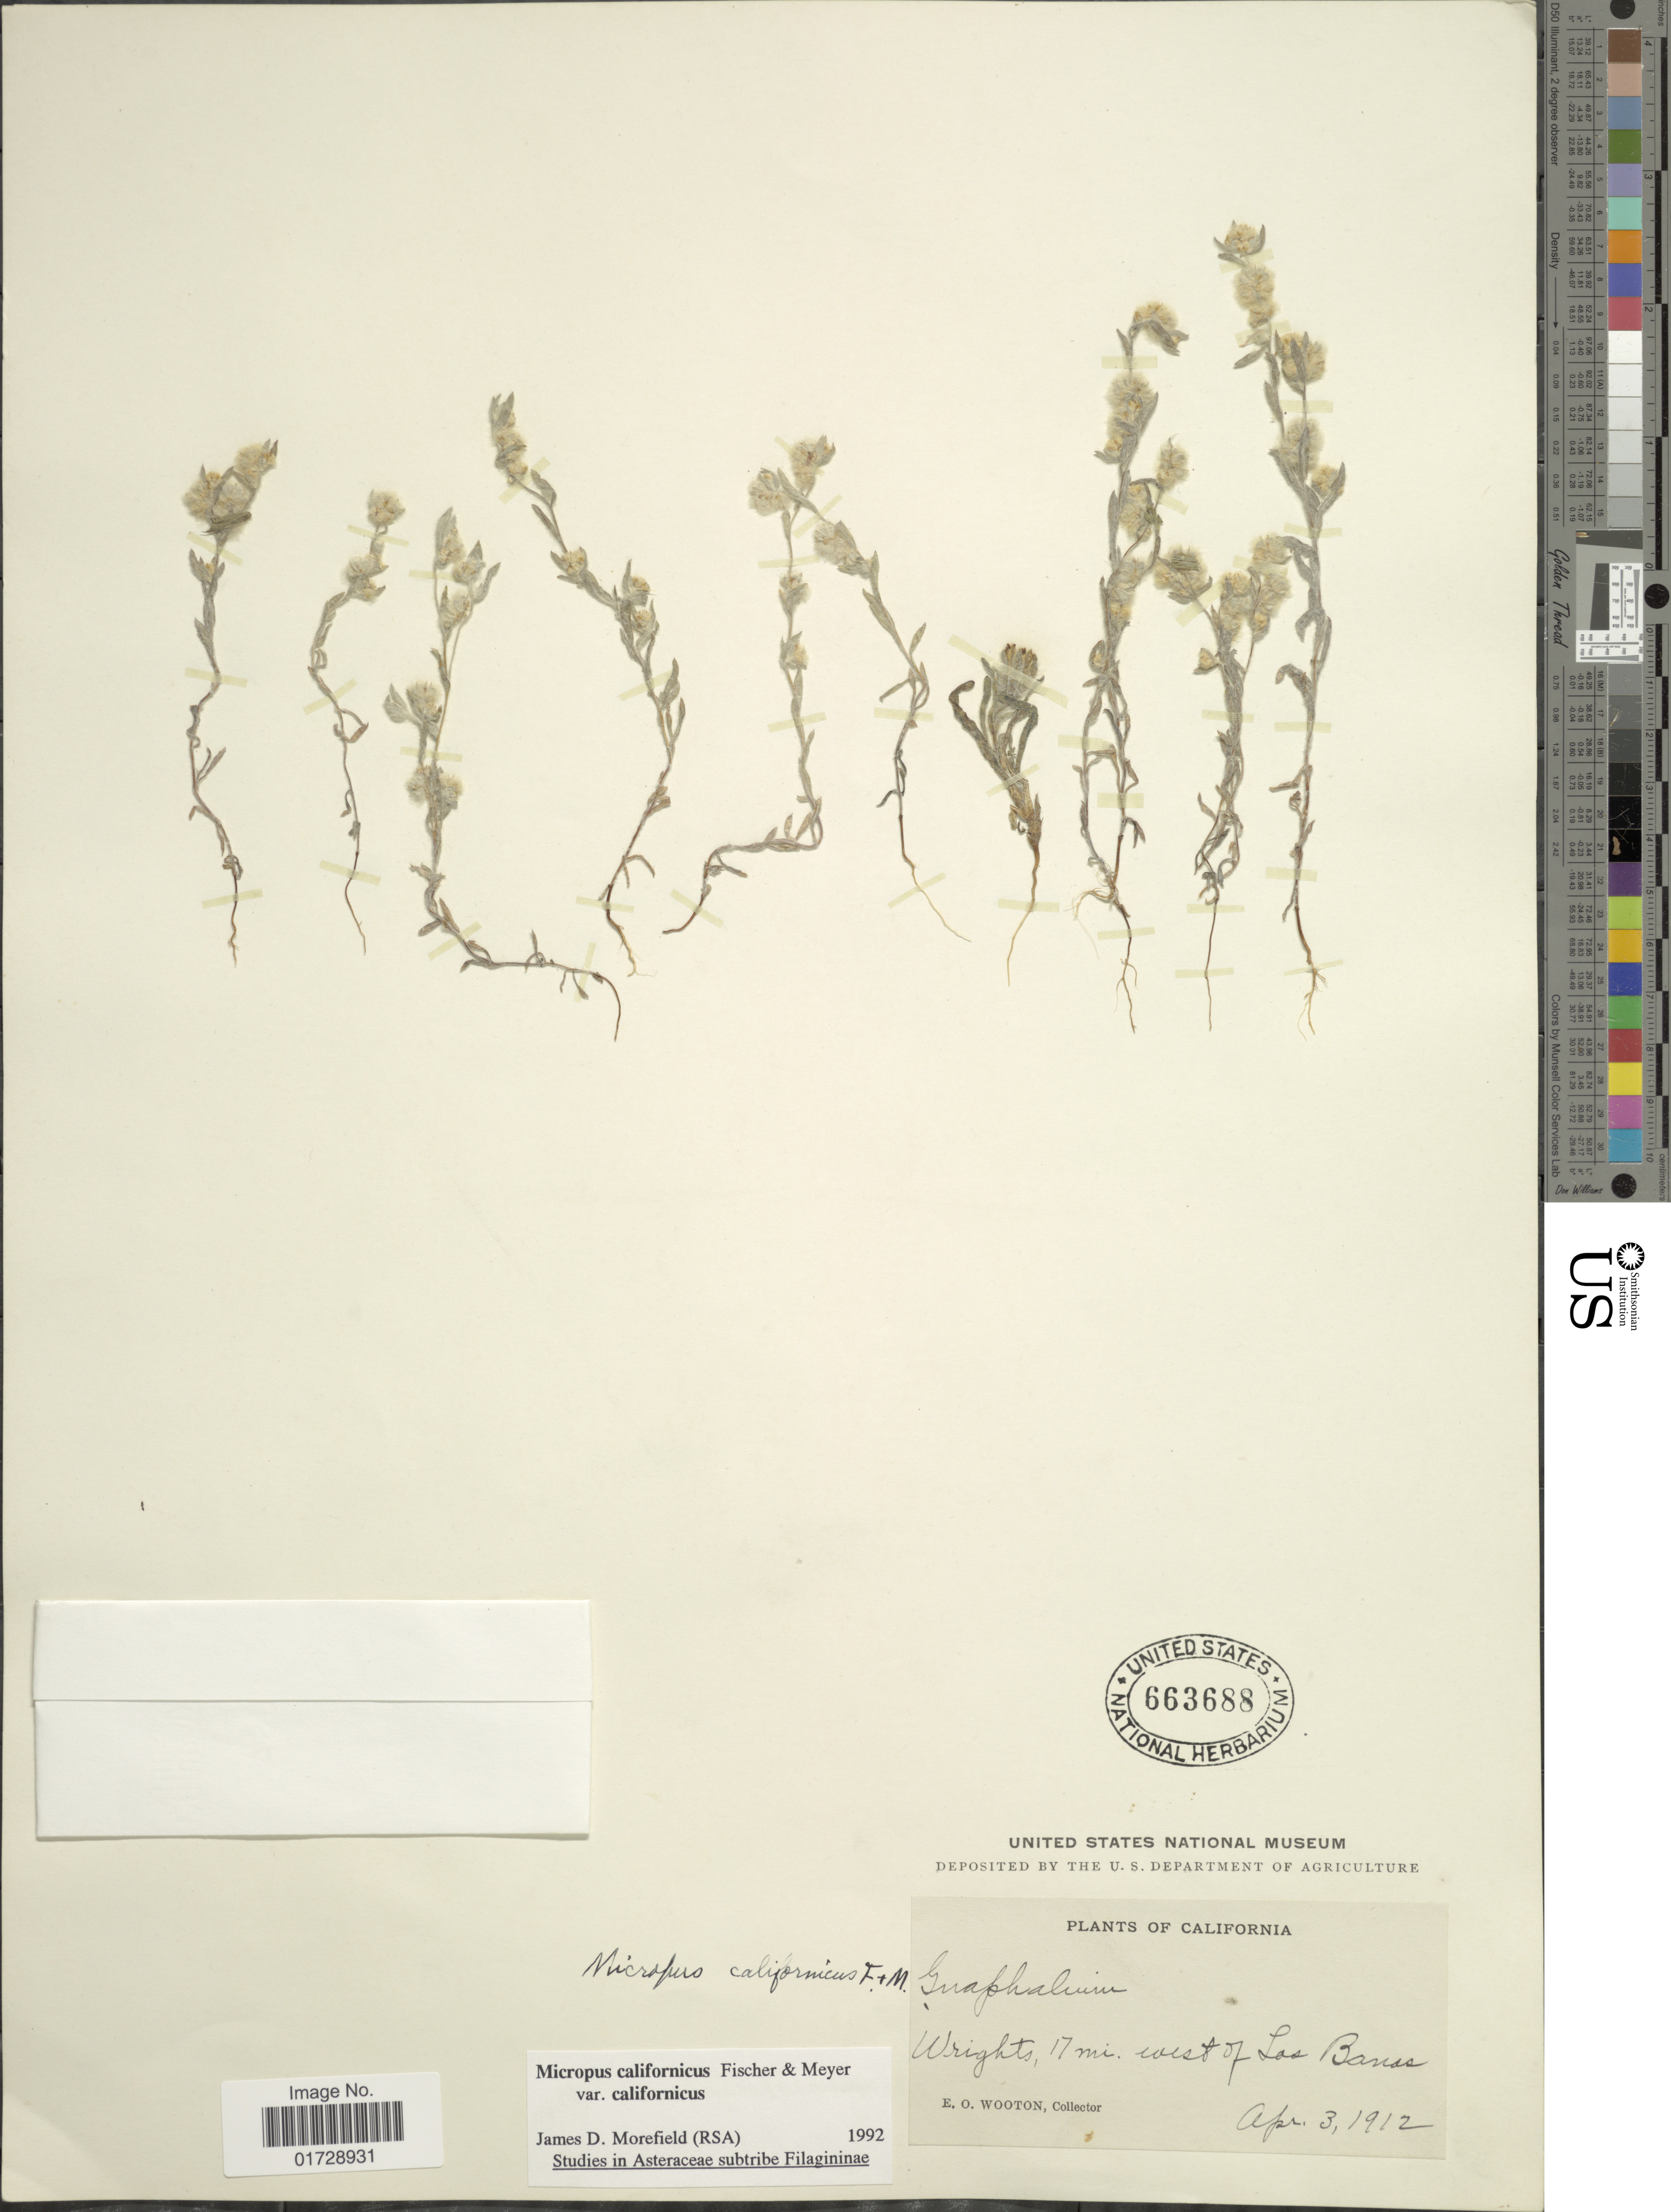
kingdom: Plantae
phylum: Tracheophyta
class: Magnoliopsida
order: Asterales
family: Asteraceae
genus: Micropus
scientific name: Micropus californicus var. californicus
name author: Fisch. & C.A. Mey.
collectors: E. O. Wooton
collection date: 1912-04-03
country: United States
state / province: California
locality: Wrights, 17 mi. west of Los Banos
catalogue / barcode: US 663688